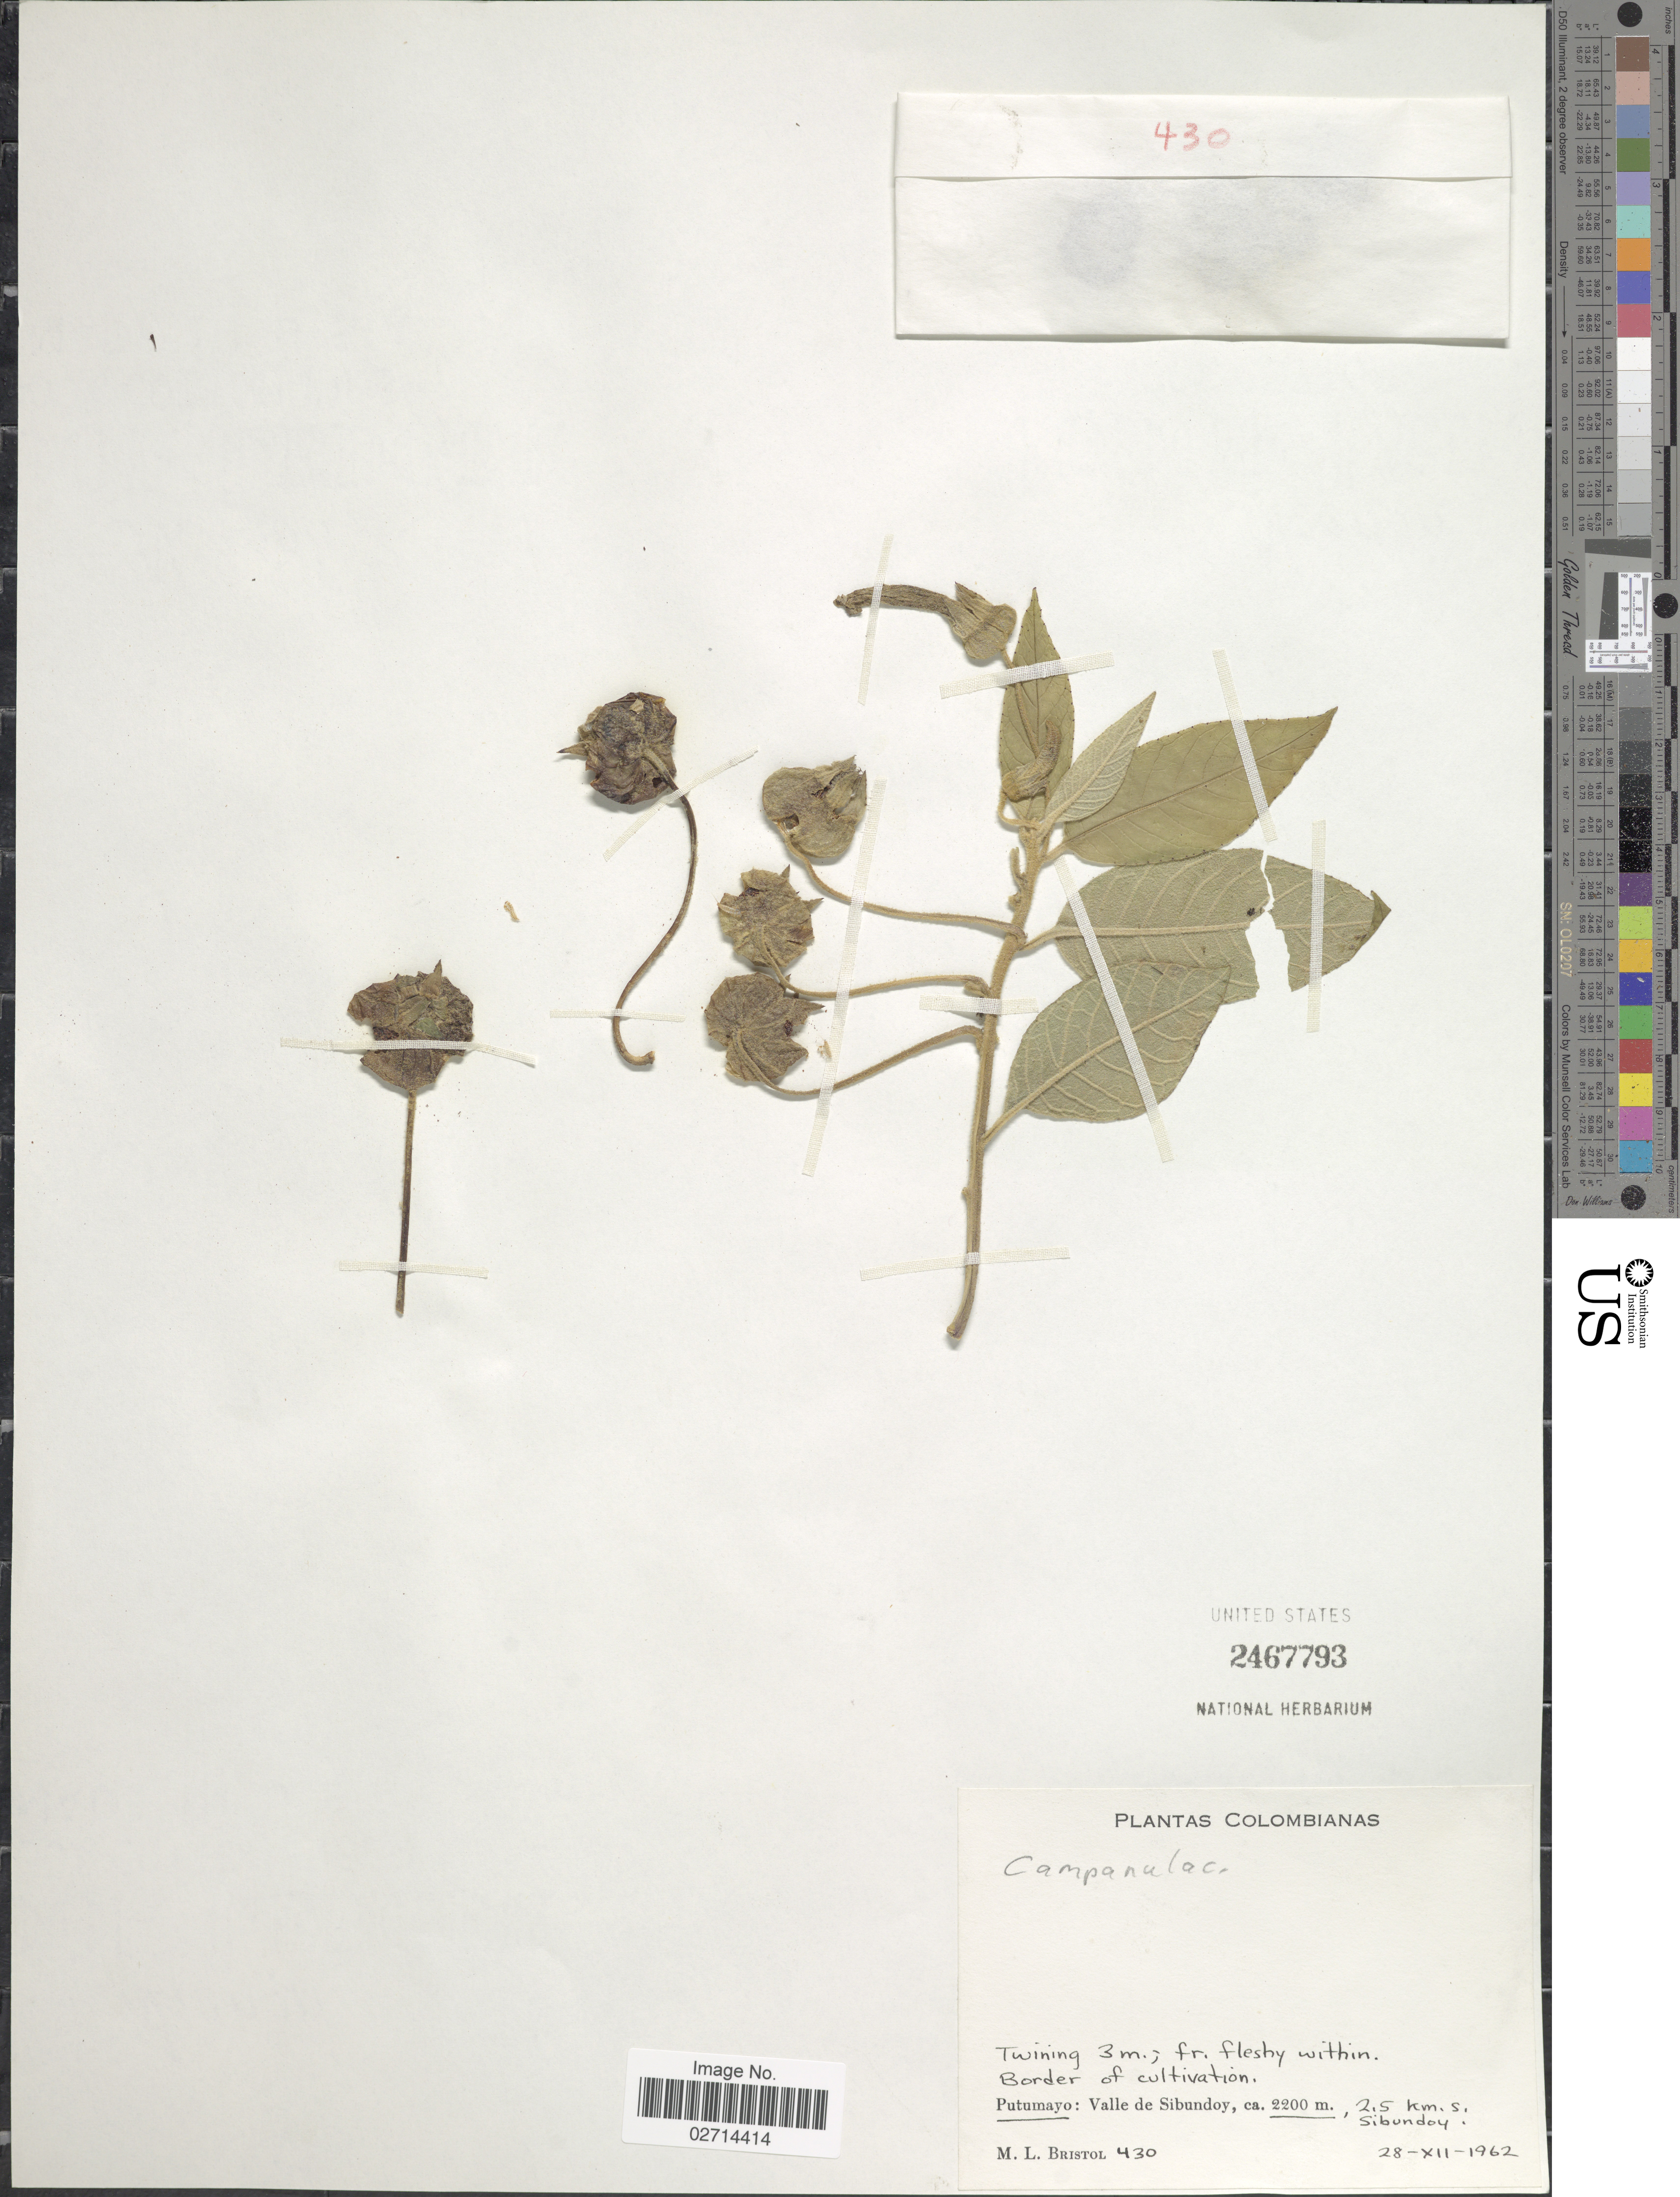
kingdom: Plantae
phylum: Tracheophyta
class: Magnoliopsida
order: Asterales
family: Campanulaceae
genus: Centropogon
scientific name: Centropogon sp.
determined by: Lagomarsino, L. P.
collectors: M. L. Bristol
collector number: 430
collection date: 1962-12-28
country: Colombia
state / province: Putumayo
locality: Border of cultivation, Valle de Sibundoy, 2,5 km. S. Sibunday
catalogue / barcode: US 2467793